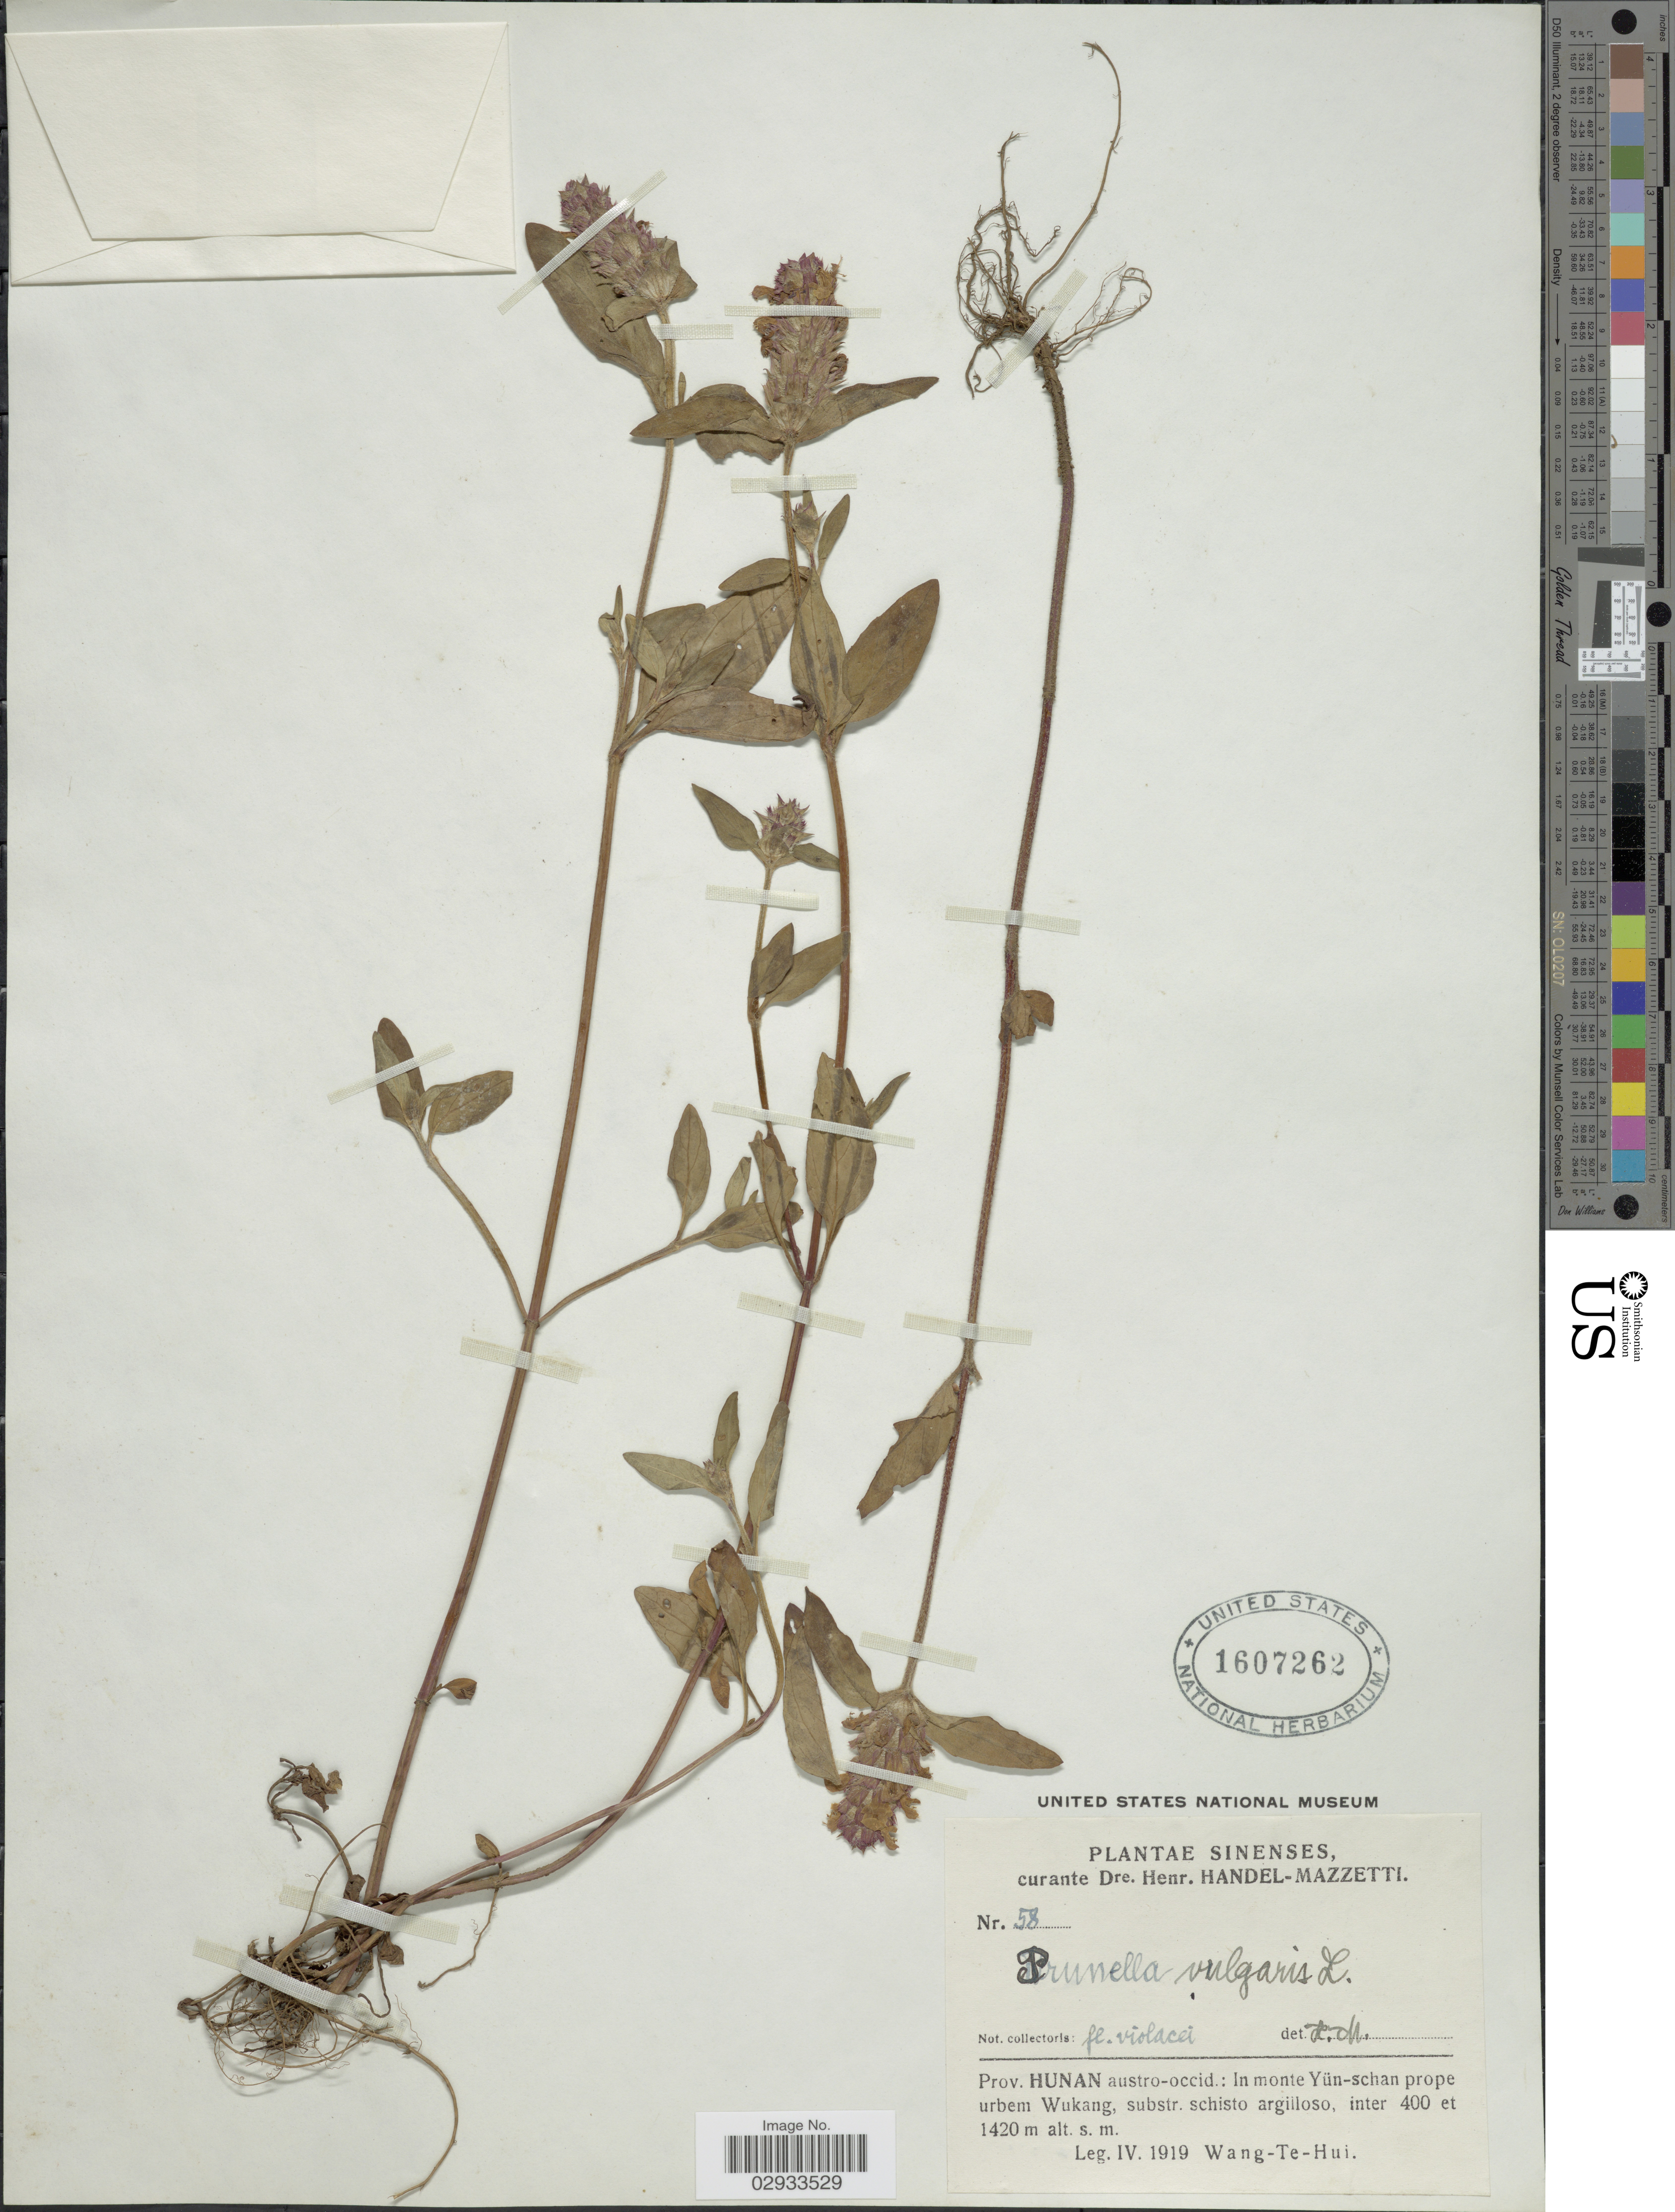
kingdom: Plantae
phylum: Tracheophyta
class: Magnoliopsida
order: Lamiales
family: Lamiaceae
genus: Prunella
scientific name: Prunella vulgaris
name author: L.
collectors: T. H. Wang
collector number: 58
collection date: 1919-04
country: China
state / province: Hunan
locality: Prov. Hunan austro-occid.: In monte Yün-schan prope urbem Wukang, substr. schisto argiiloso, Sinenses.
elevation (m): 400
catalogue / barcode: US 1607262